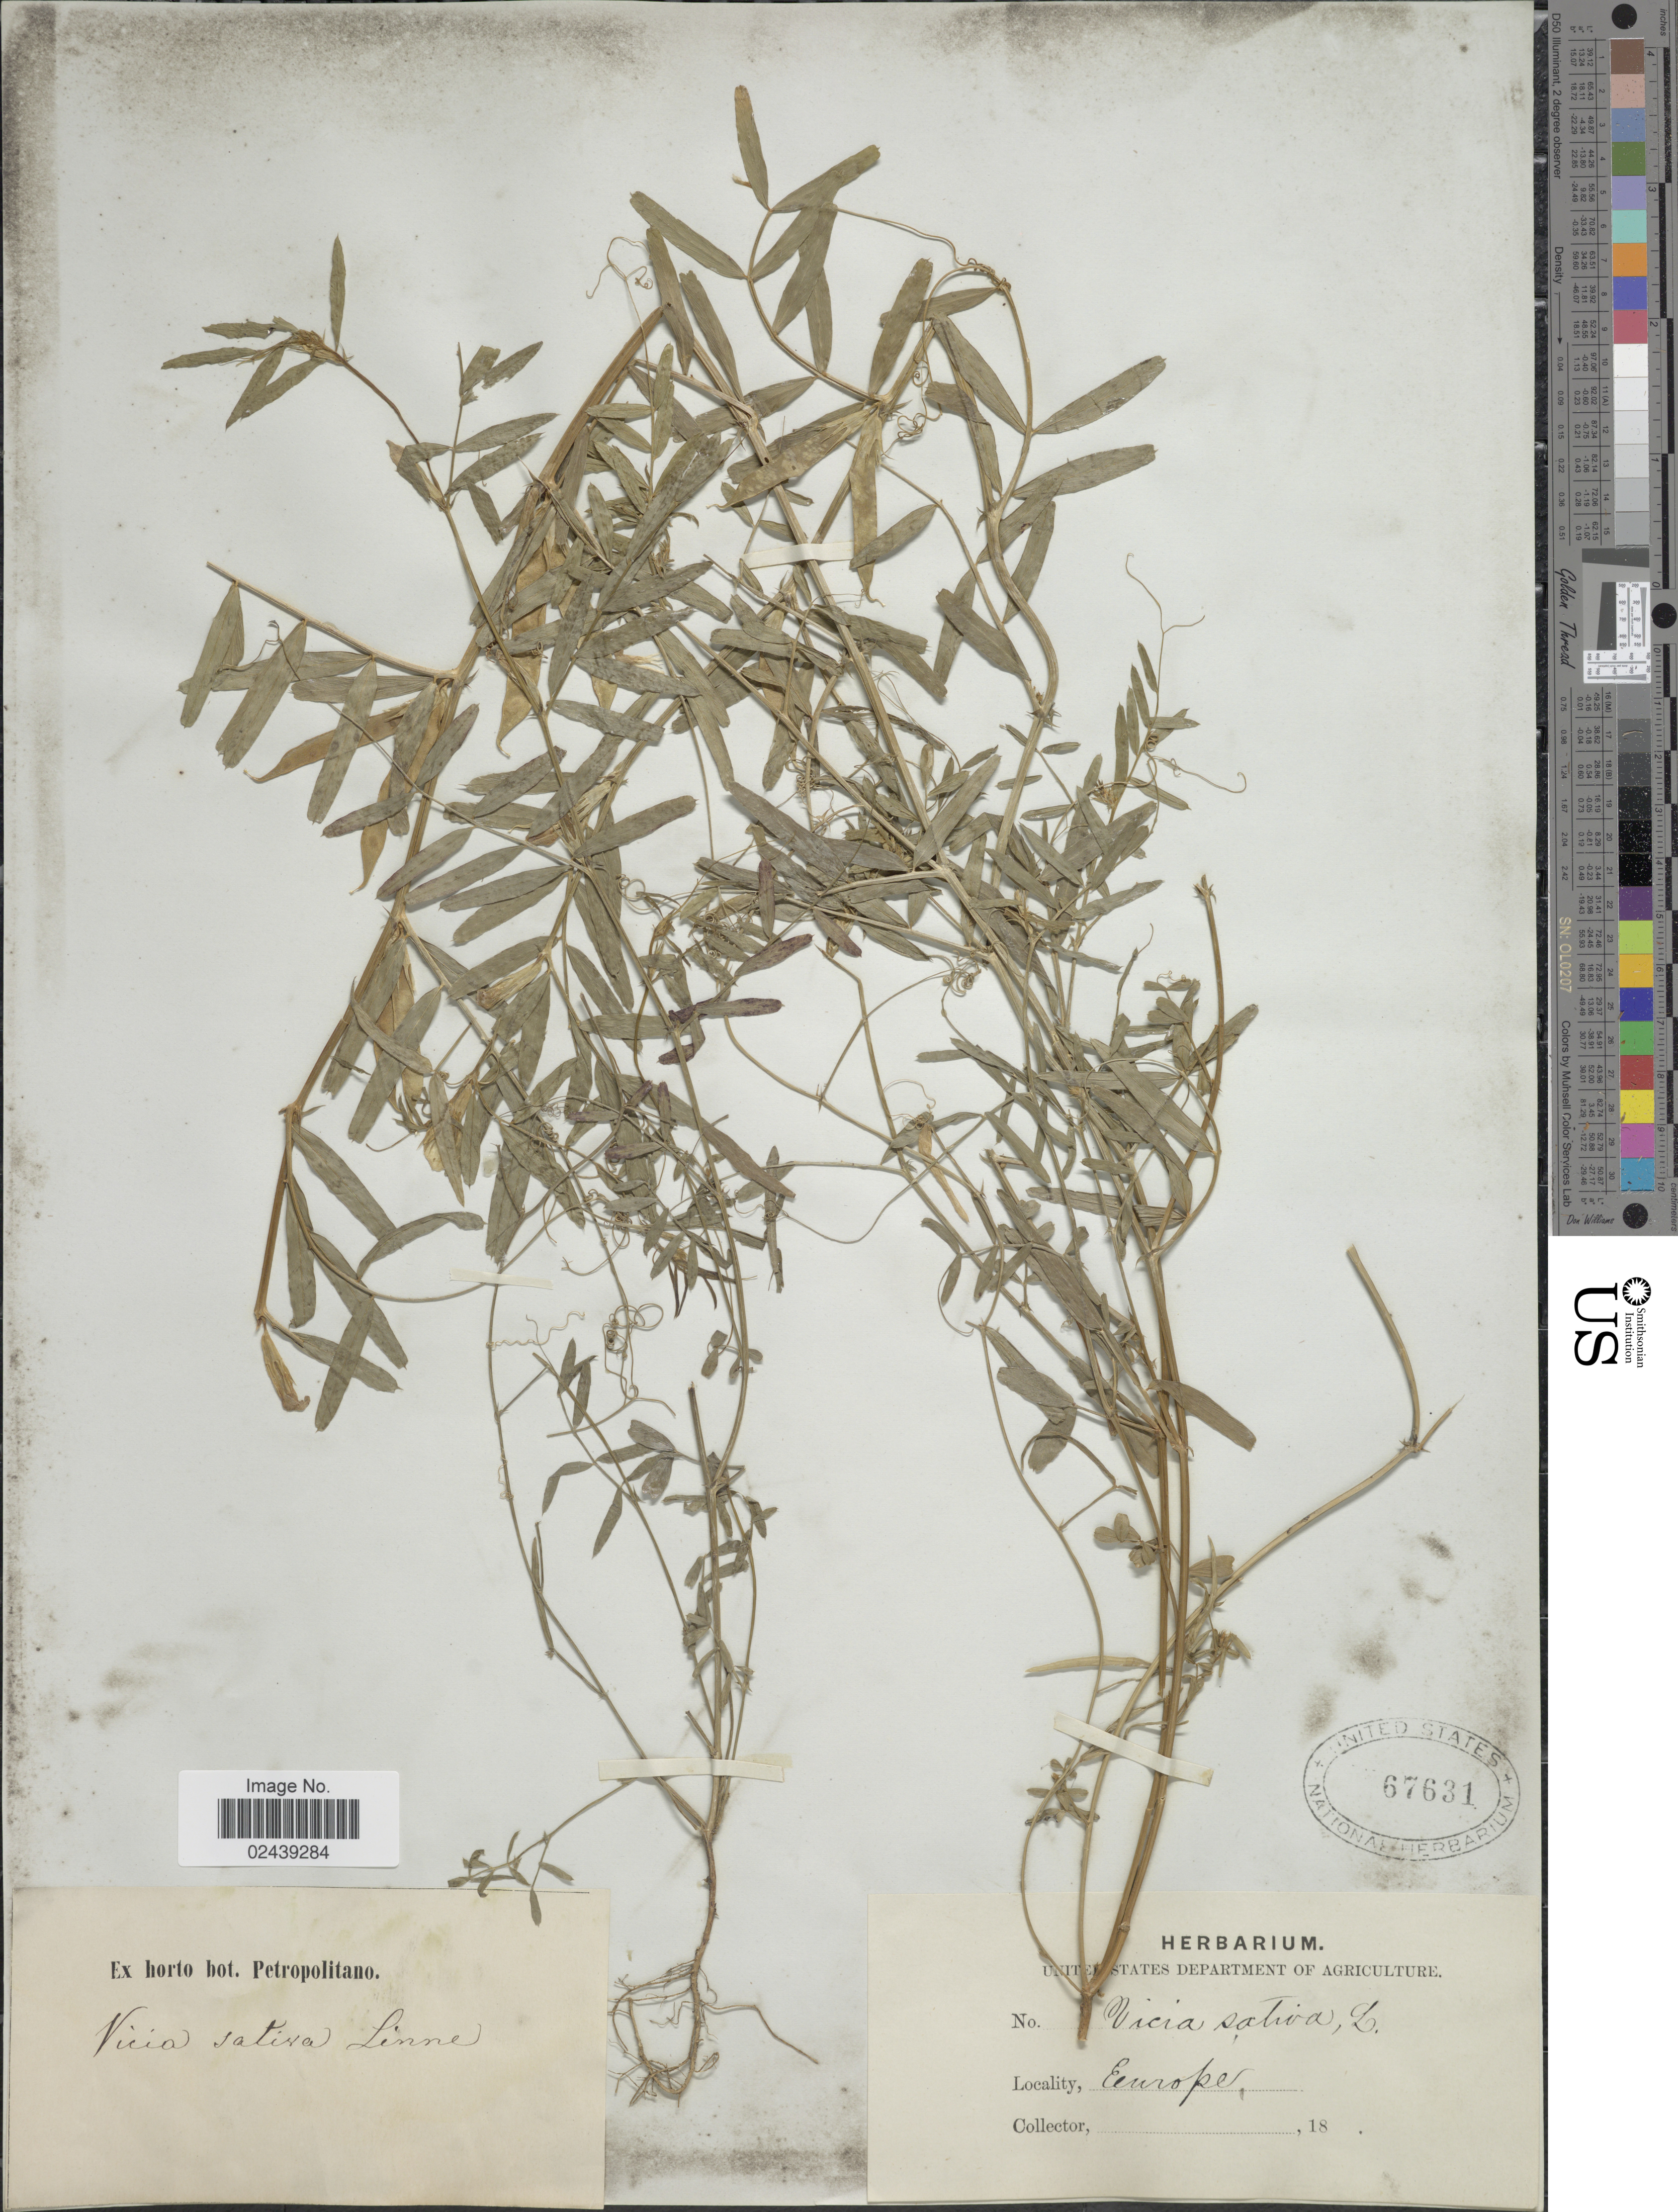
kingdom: Plantae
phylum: Tracheophyta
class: Magnoliopsida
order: Fabales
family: Fabaceae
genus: Vicia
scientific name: Vicia sativa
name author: L.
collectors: ex herb. U. S. Department of Agriculture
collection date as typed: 18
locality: Europe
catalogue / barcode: US 67631